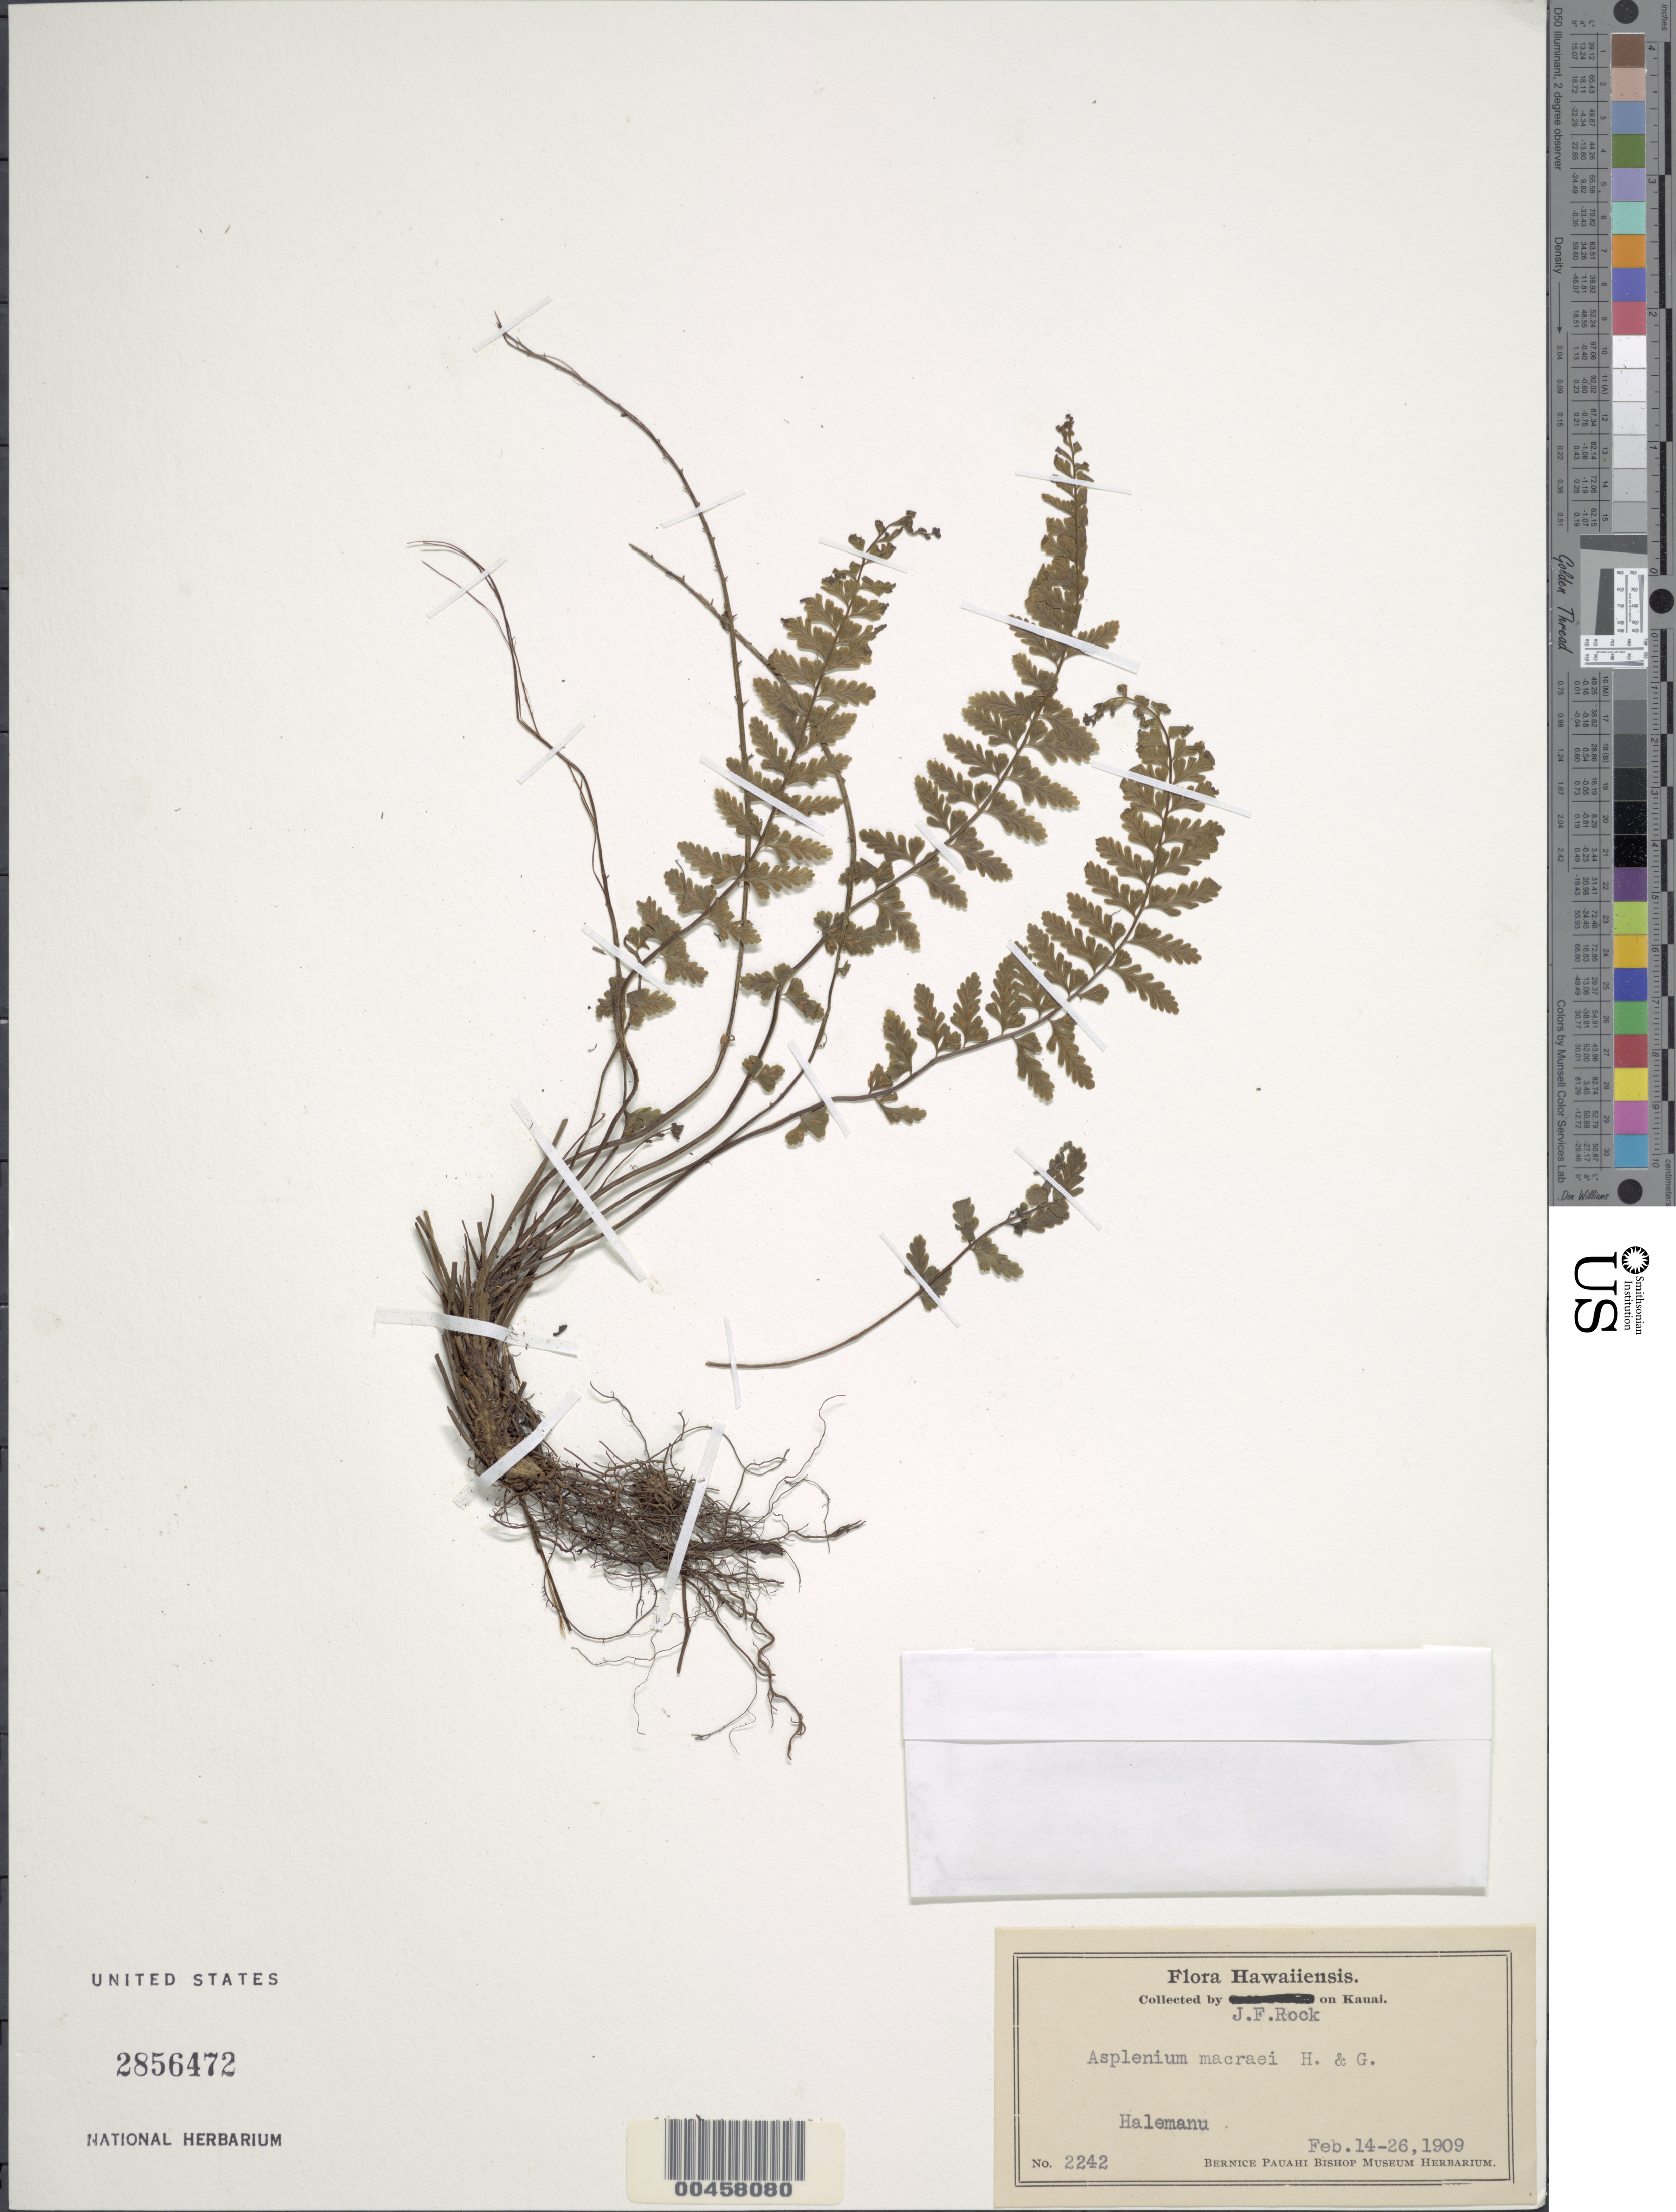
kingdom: Plantae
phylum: Tracheophyta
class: Polypodiopsida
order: Polypodiales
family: Aspleniaceae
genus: Asplenium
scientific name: Asplenium macraei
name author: Hook. & Grev.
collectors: J. F. Rock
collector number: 2242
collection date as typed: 14 Feb 1909 to 26 Feb 1909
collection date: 1909-02-14/1909-02-26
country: United States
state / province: Hawaii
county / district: Kauai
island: Kaua'i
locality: Halemanu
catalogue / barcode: US 2856472